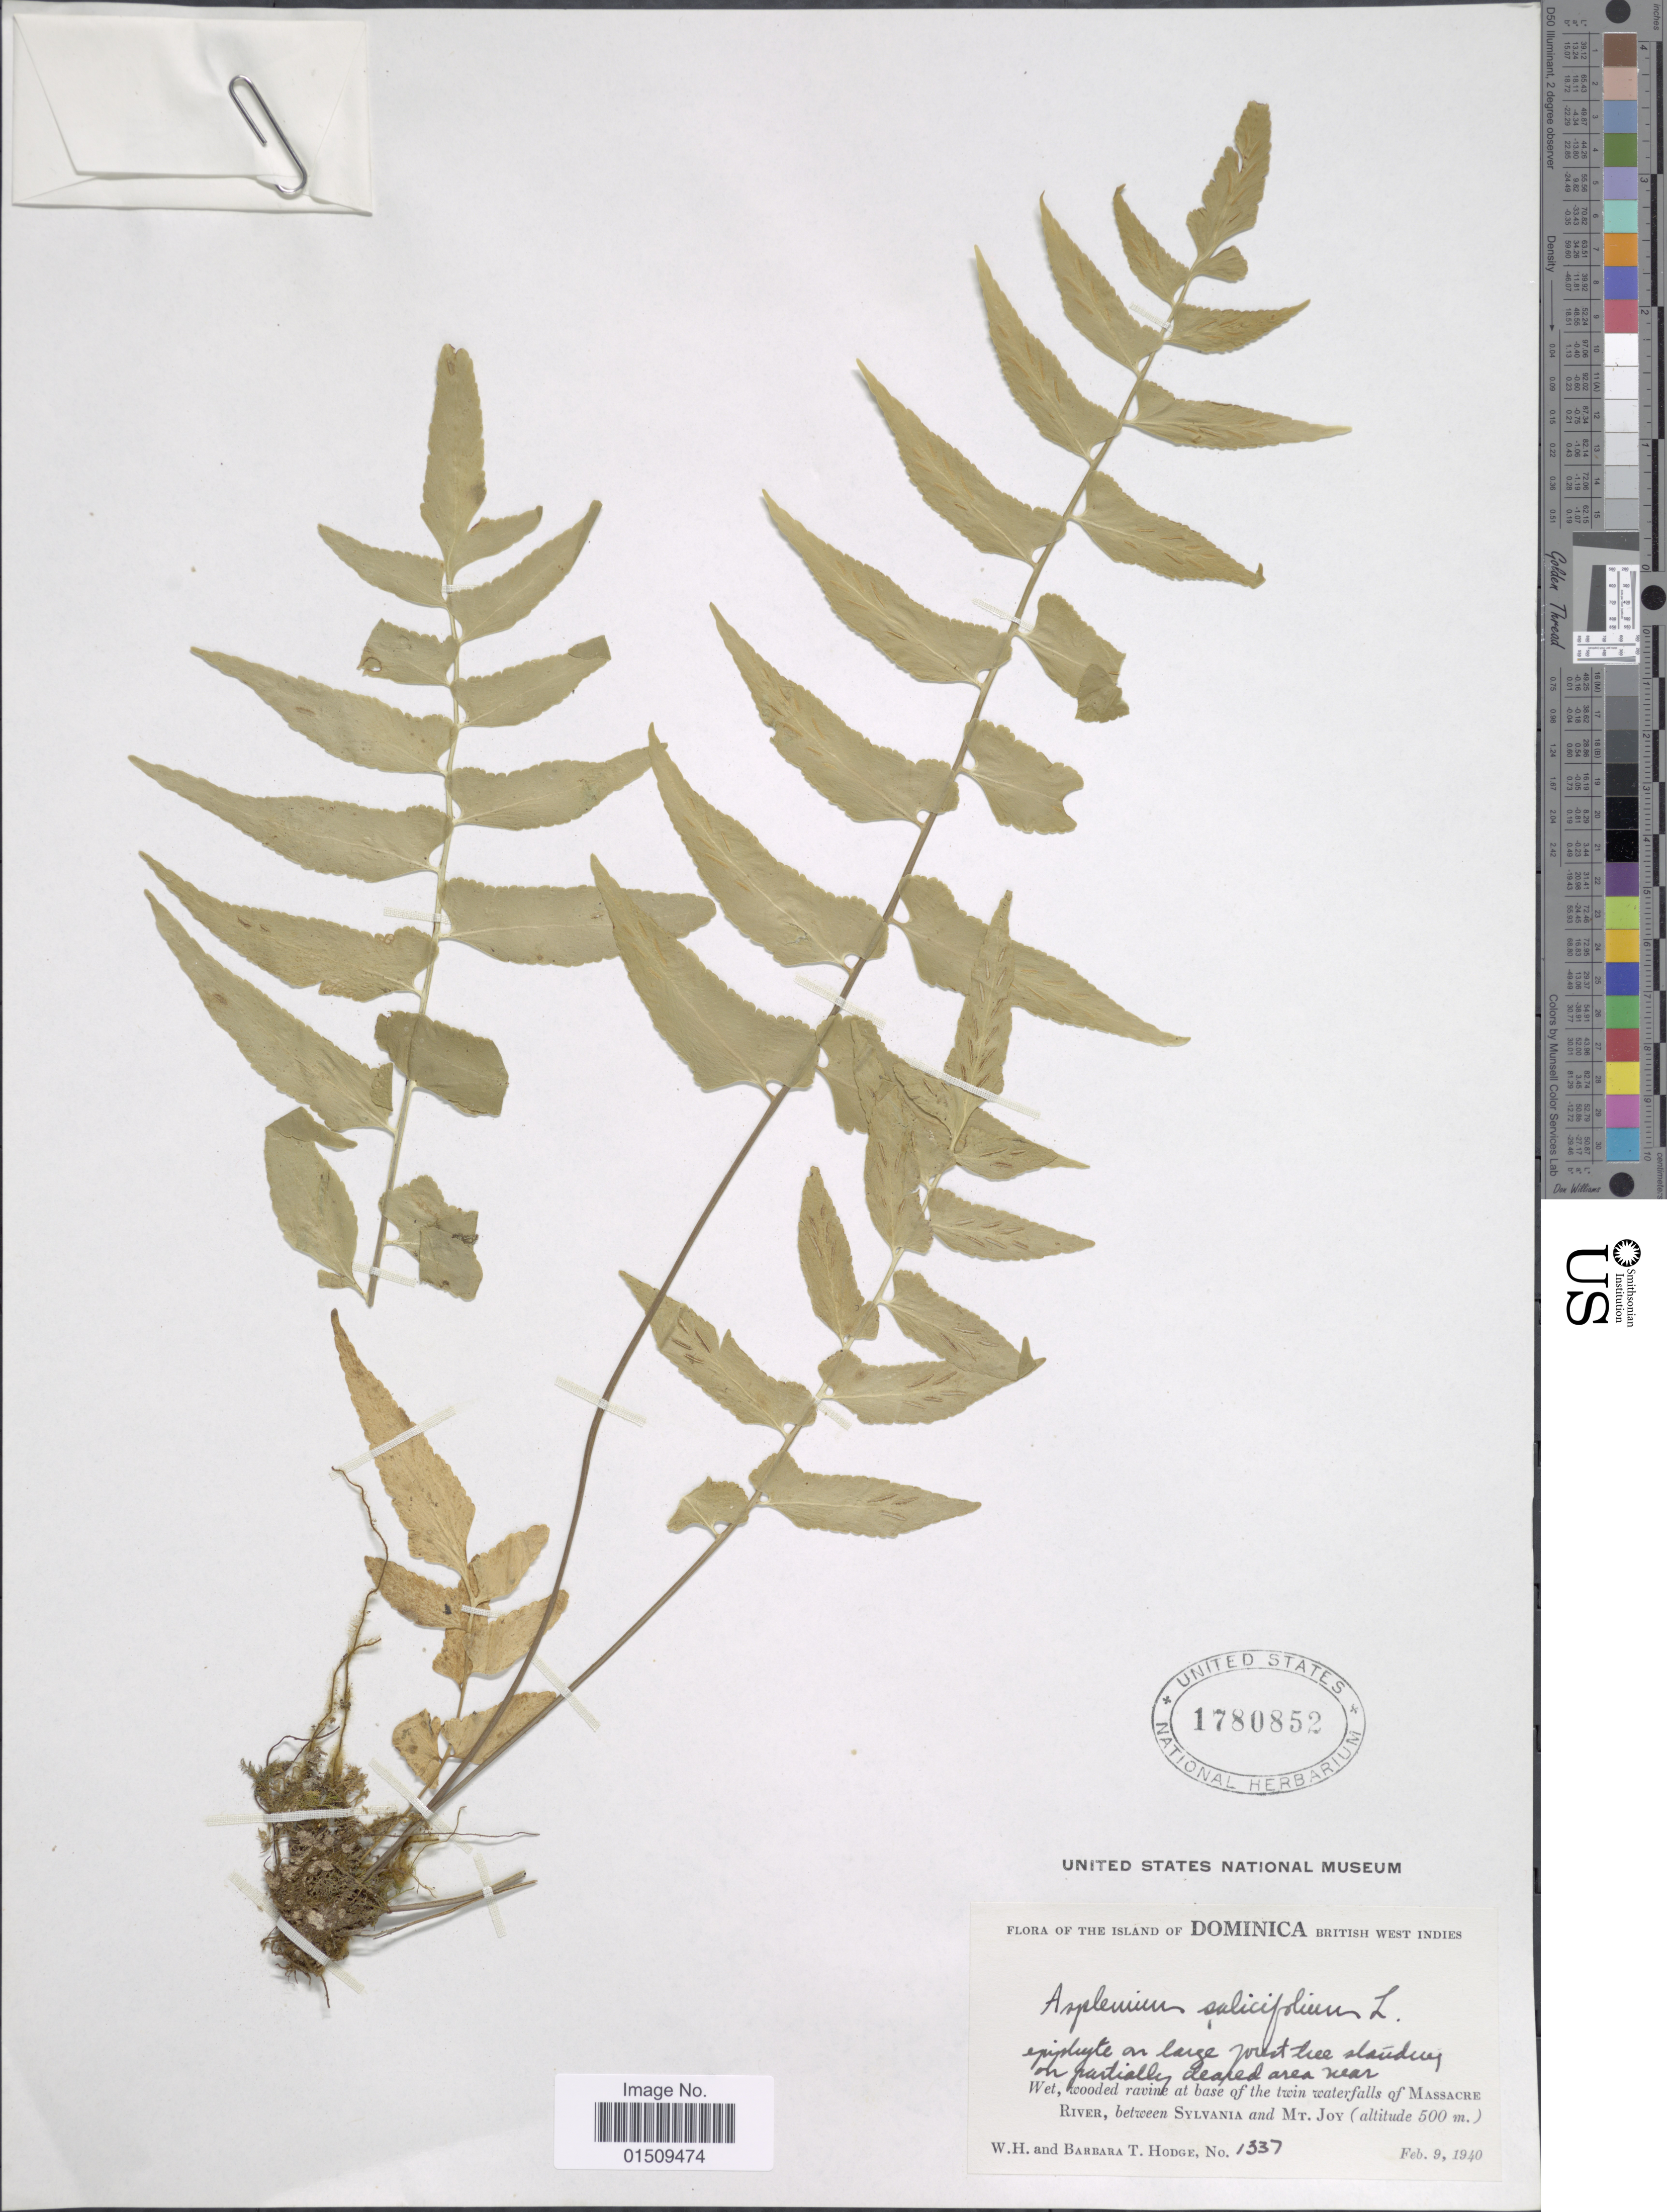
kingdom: Plantae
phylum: Tracheophyta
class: Polypodiopsida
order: Polypodiales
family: Aspleniaceae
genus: Asplenium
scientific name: Asplenium salicifolium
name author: L.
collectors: W. Hodge & B. Hodge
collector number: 1337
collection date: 1940-02-09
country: Dominica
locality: The Island of Dominca, British West Indies, at base of the twin waterfalls of Massacre River, between Sylvania and Mt. Joy.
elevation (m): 500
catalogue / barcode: US 1780852